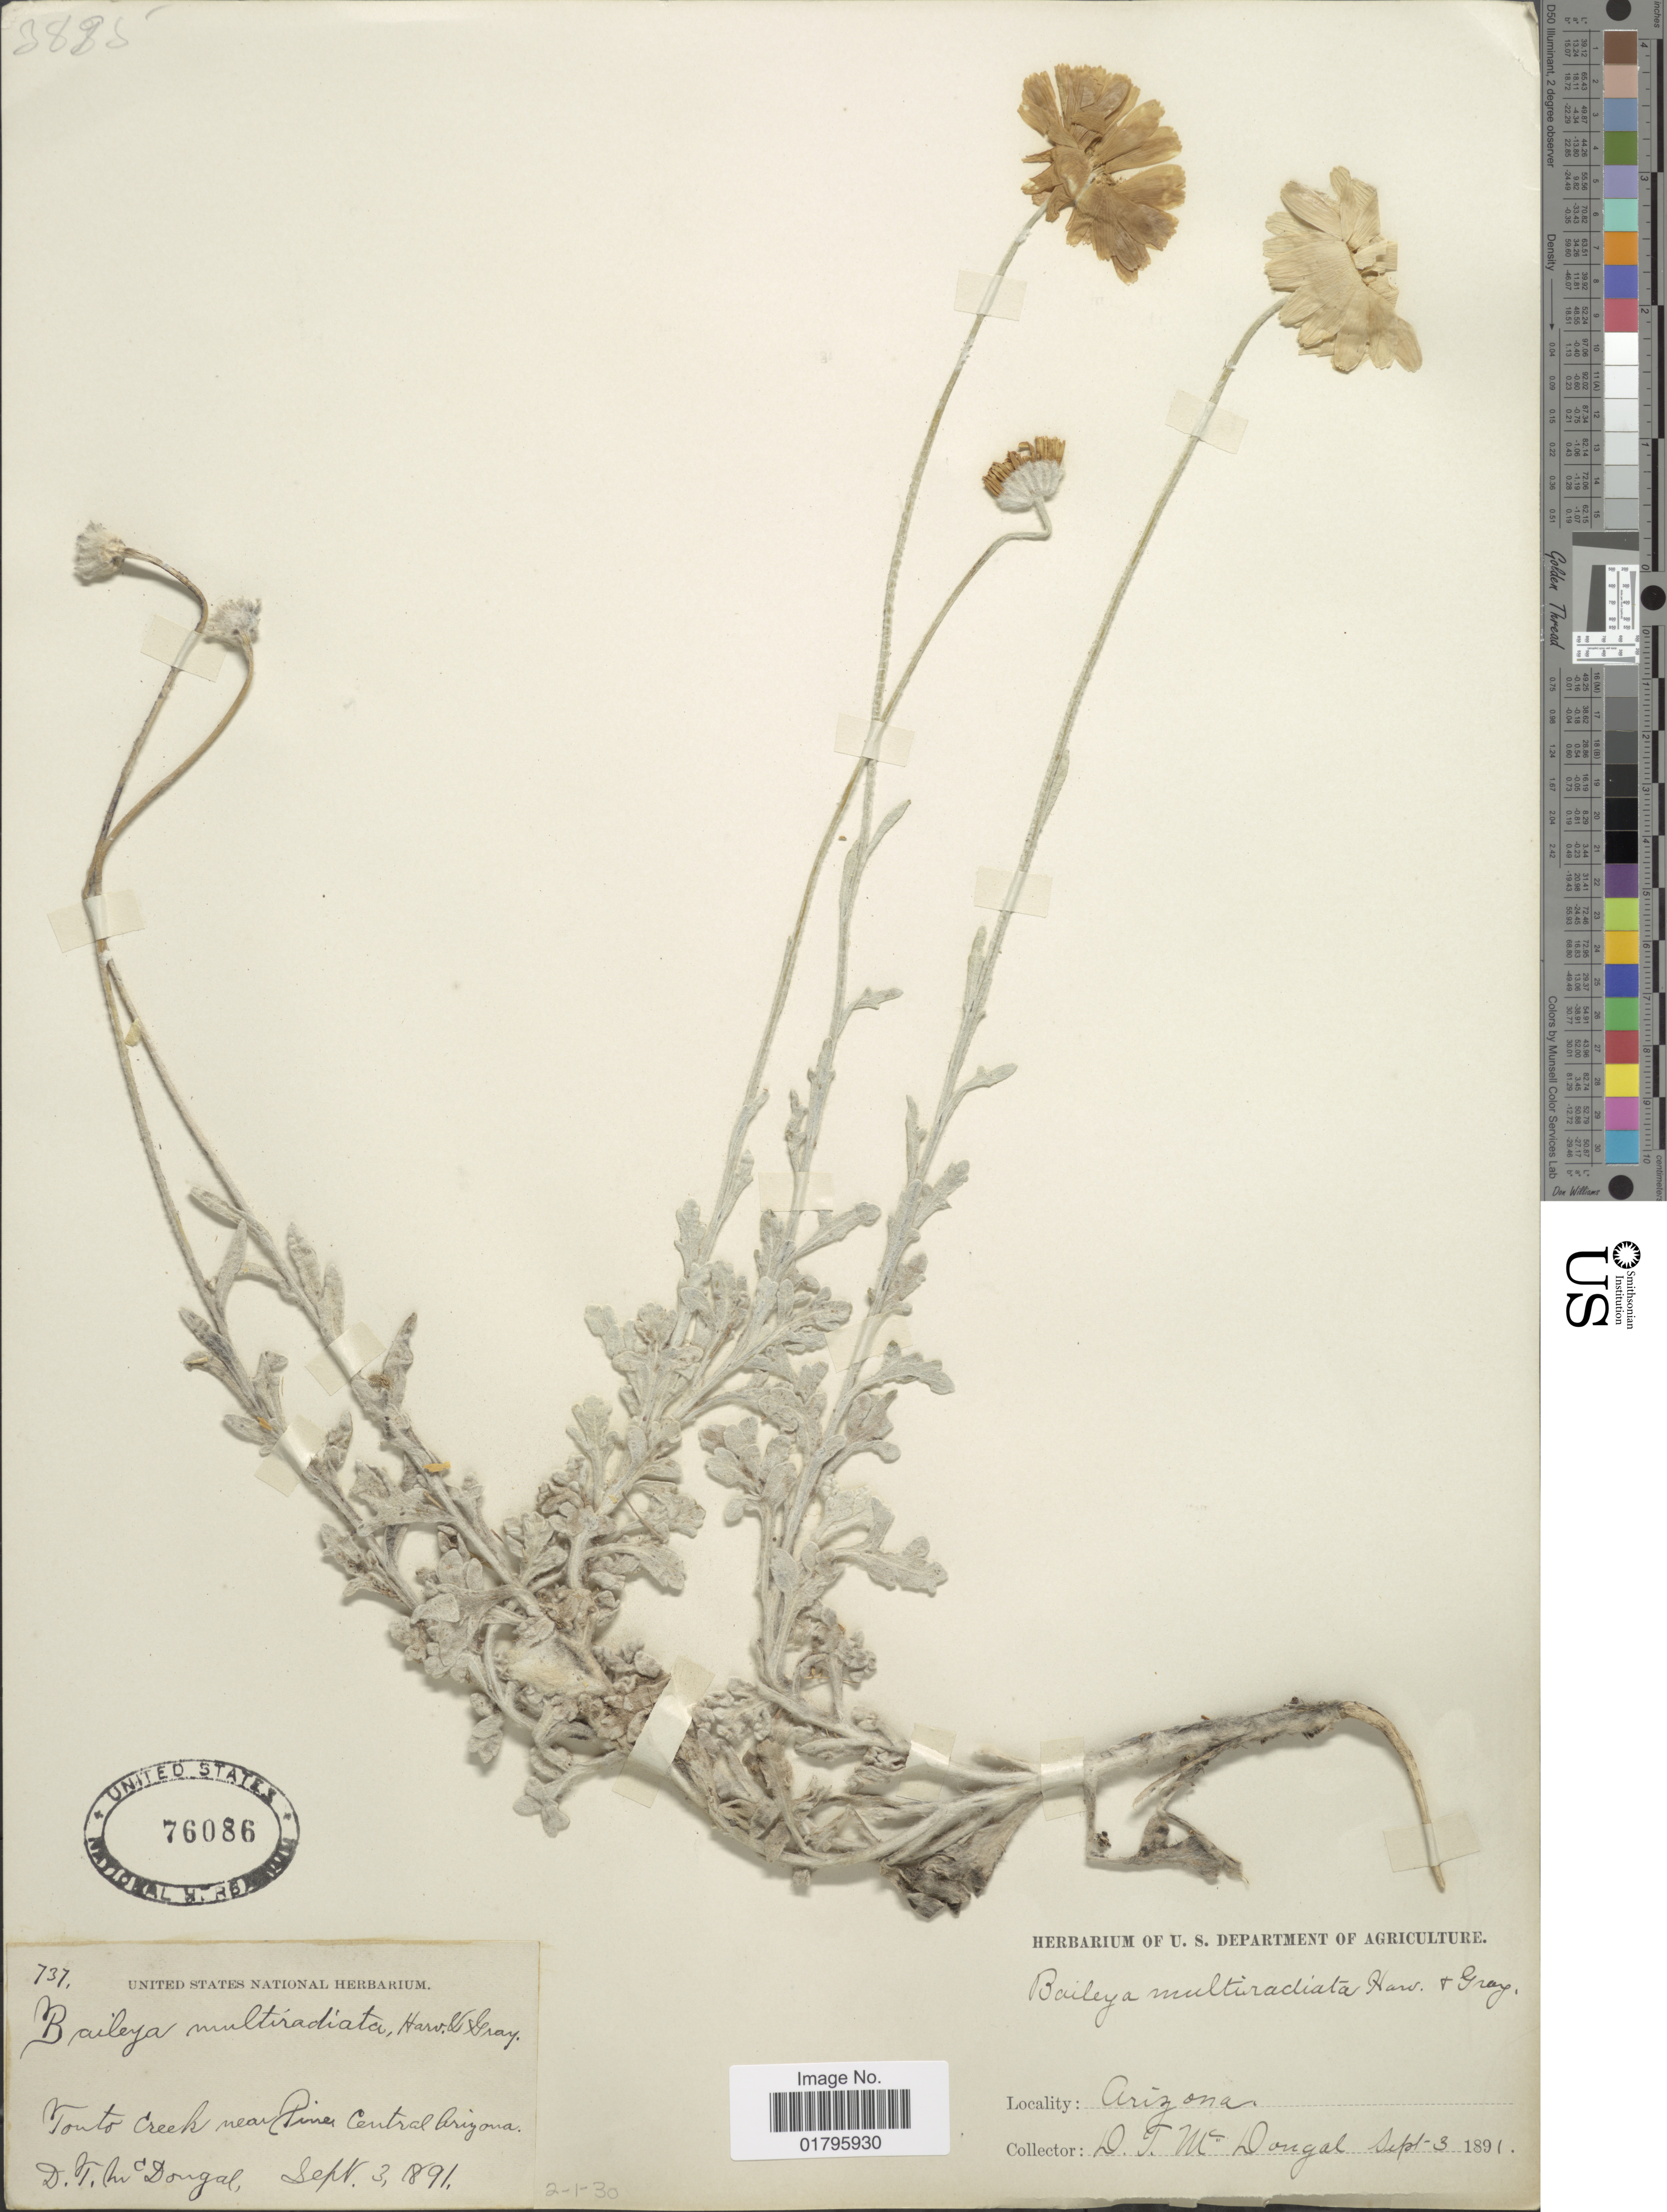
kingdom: Plantae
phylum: Tracheophyta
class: Magnoliopsida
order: Asterales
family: Asteraceae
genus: Baileya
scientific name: Baileya multiradiata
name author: Harv. & A. Gray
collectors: D. Dongal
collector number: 737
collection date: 1891-09-03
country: United States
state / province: Arizona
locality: Tonto Creek near Pine Central Arizona.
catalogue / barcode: US 76086